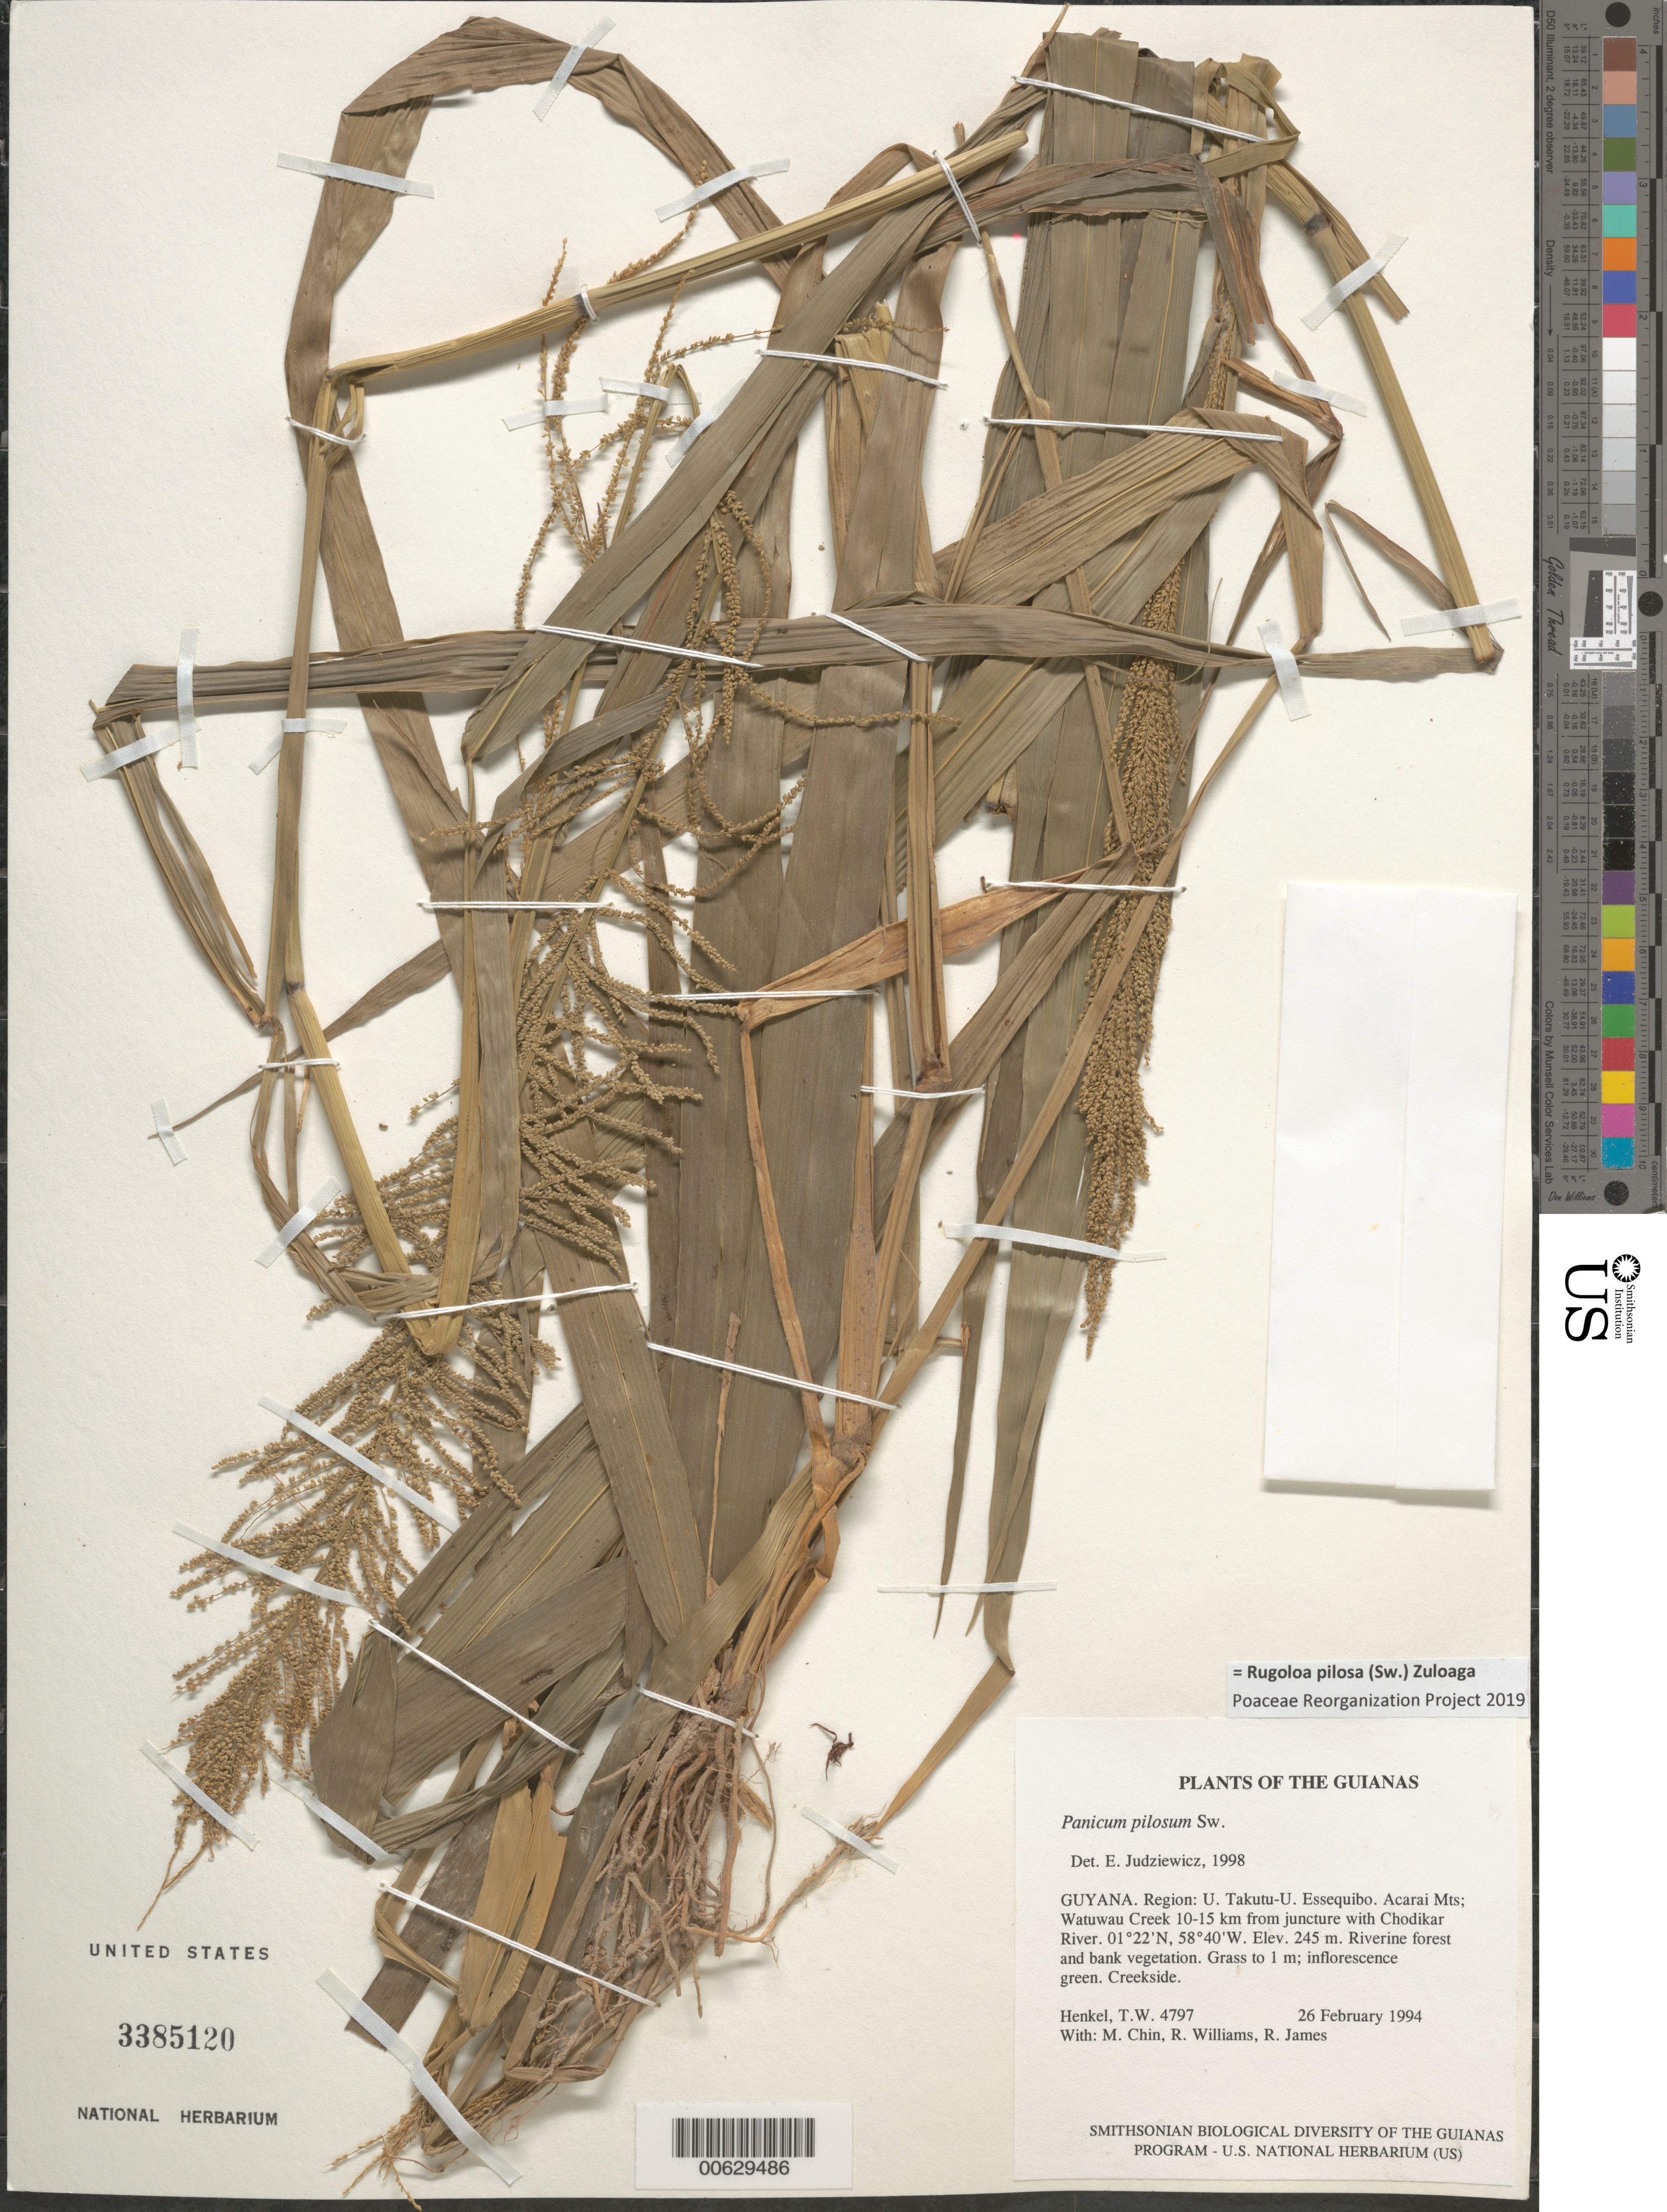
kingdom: Plantae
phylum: Tracheophyta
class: Liliopsida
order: Poales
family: Poaceae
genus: Panicum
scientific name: Panicum pilosum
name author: Sw.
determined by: Judziewicz, E. J.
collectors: T. Henkel, M. Chin, R. Williams & R. James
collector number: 4797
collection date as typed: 26 February 1994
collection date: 1994-02-26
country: Guyana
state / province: U. Takutu-U. Essequibo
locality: Acarai Mts; Watuwau Creek 10-15 km from juncture with Chodikar River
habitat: Riverine forest and bank vegetation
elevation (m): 245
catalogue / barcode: US 3385120